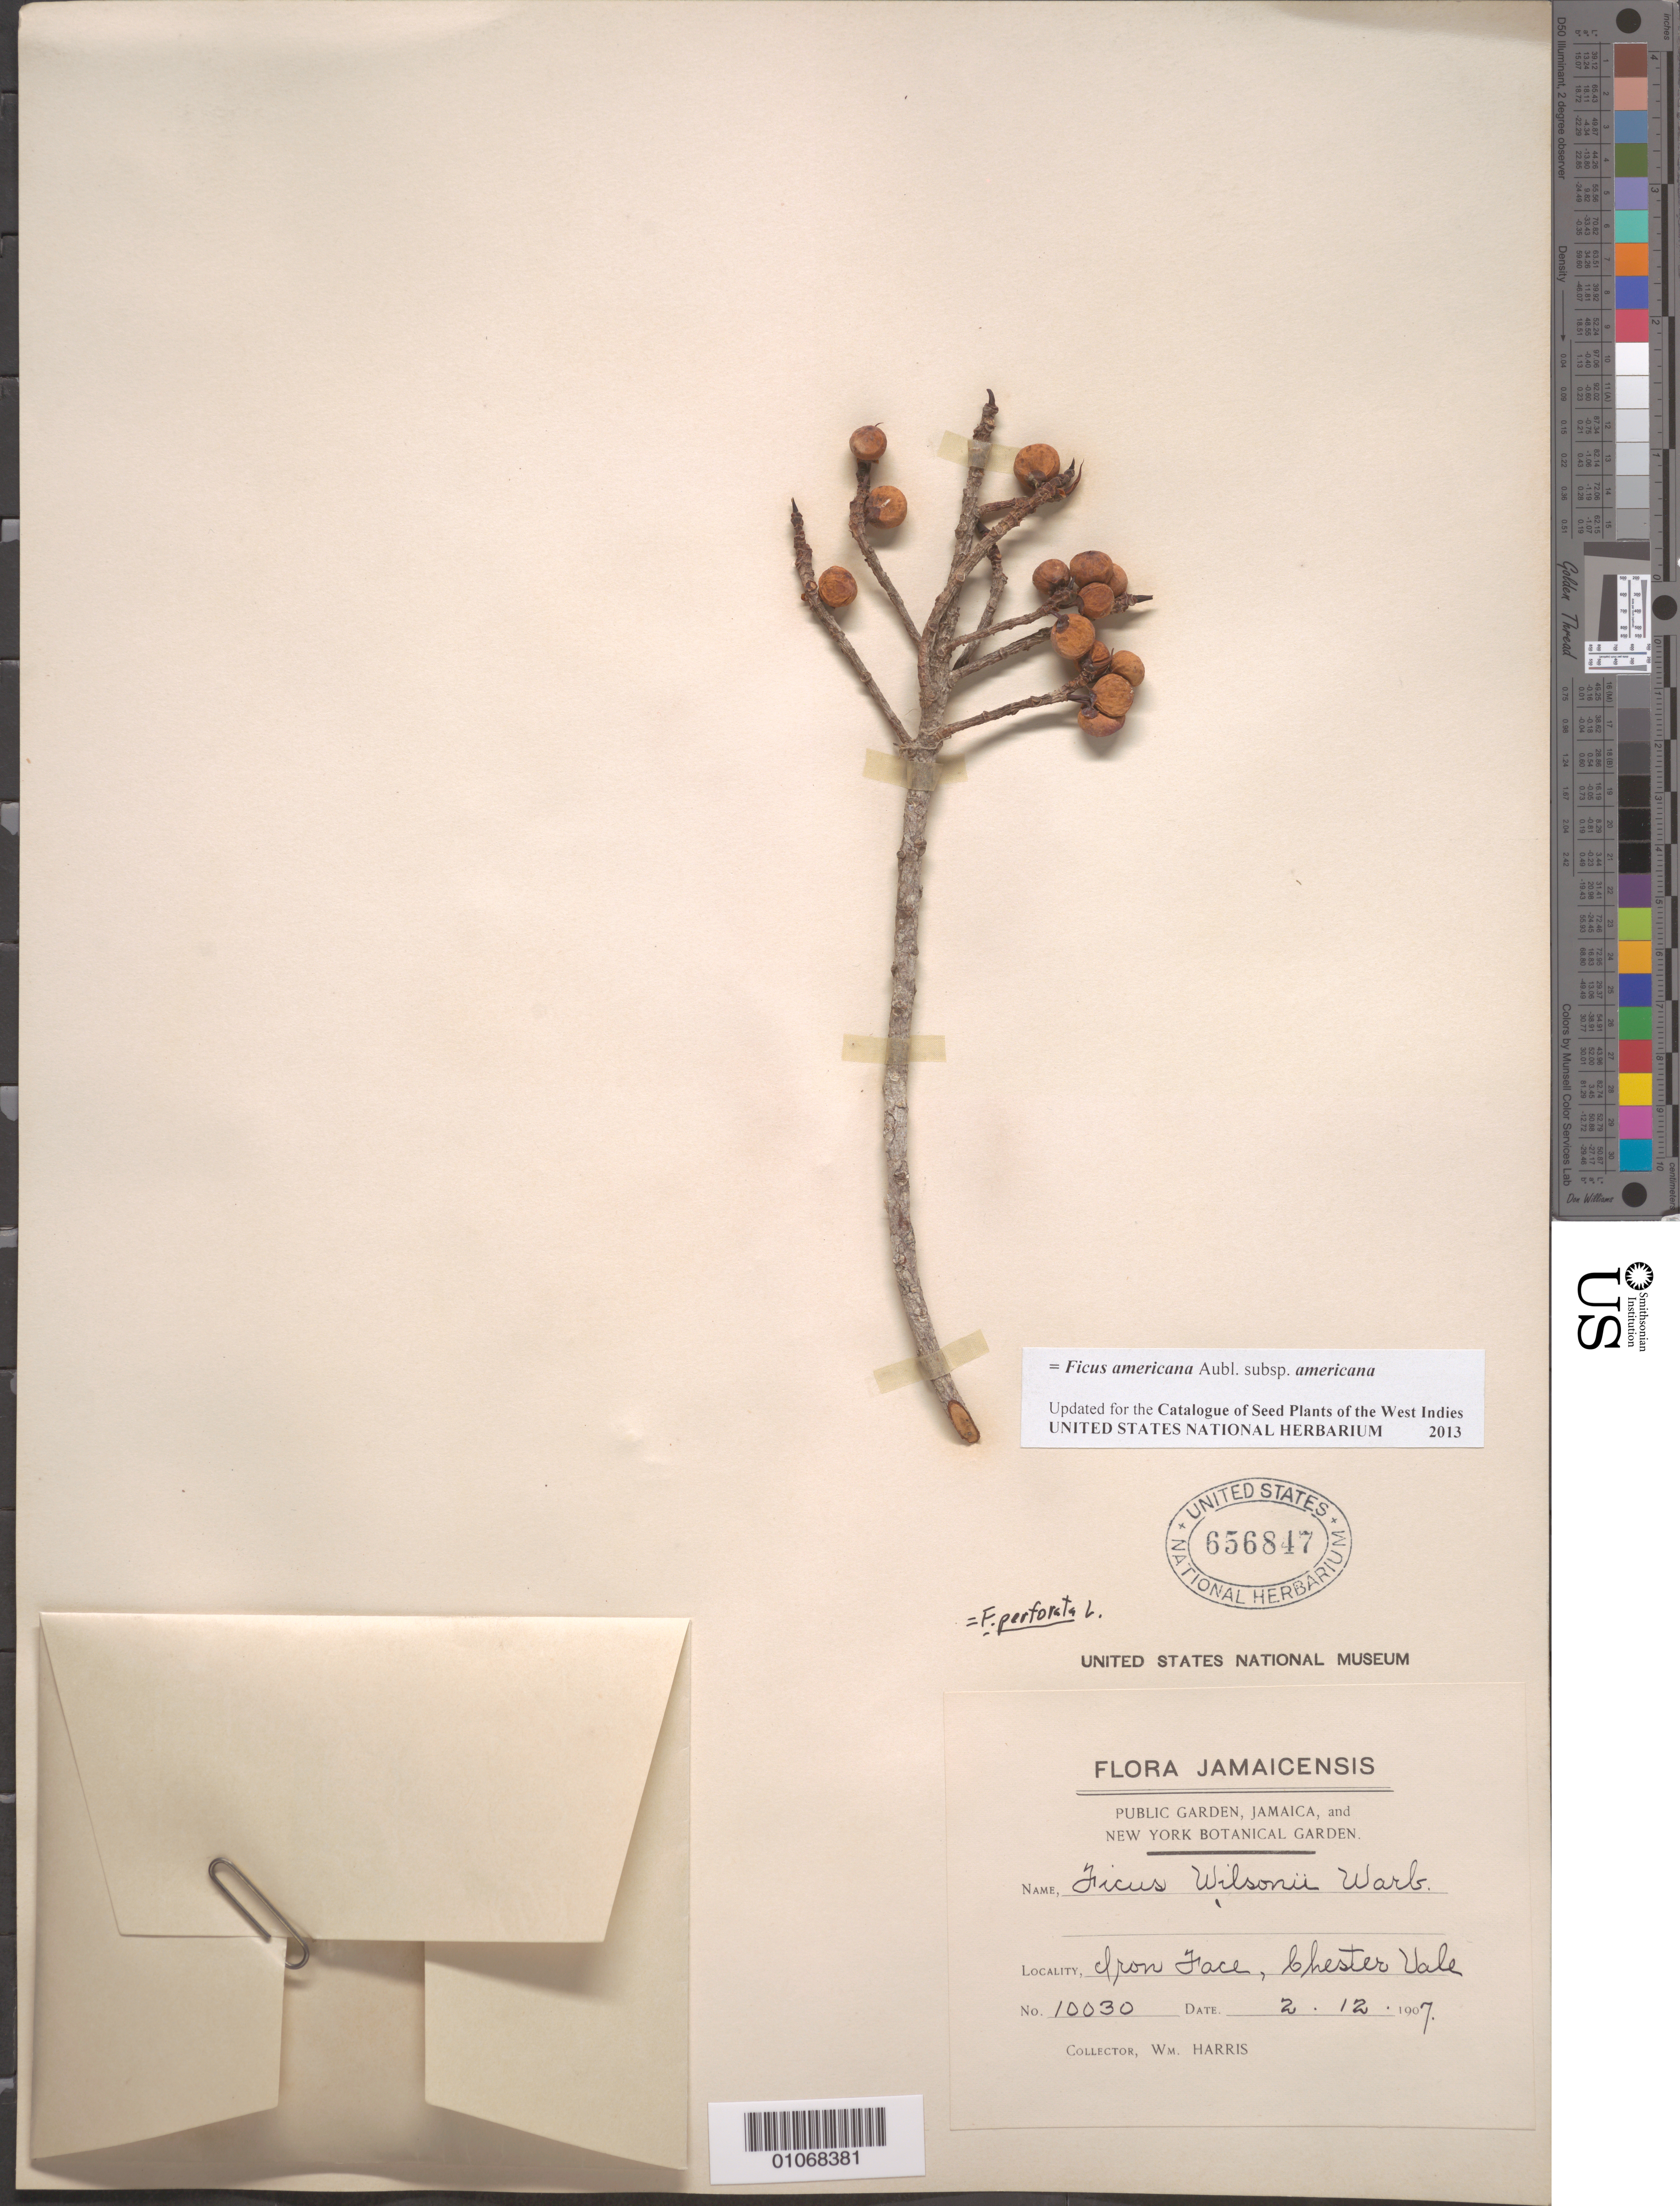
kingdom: Plantae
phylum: Tracheophyta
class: Magnoliopsida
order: Rosales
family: Moraceae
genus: Ficus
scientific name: Ficus perforata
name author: L.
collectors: W. Harris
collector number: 10030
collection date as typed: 02 Dec 1907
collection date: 1907-12-02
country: Jamaica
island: Jamaica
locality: Iron Face, Chester vale.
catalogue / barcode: US 656847